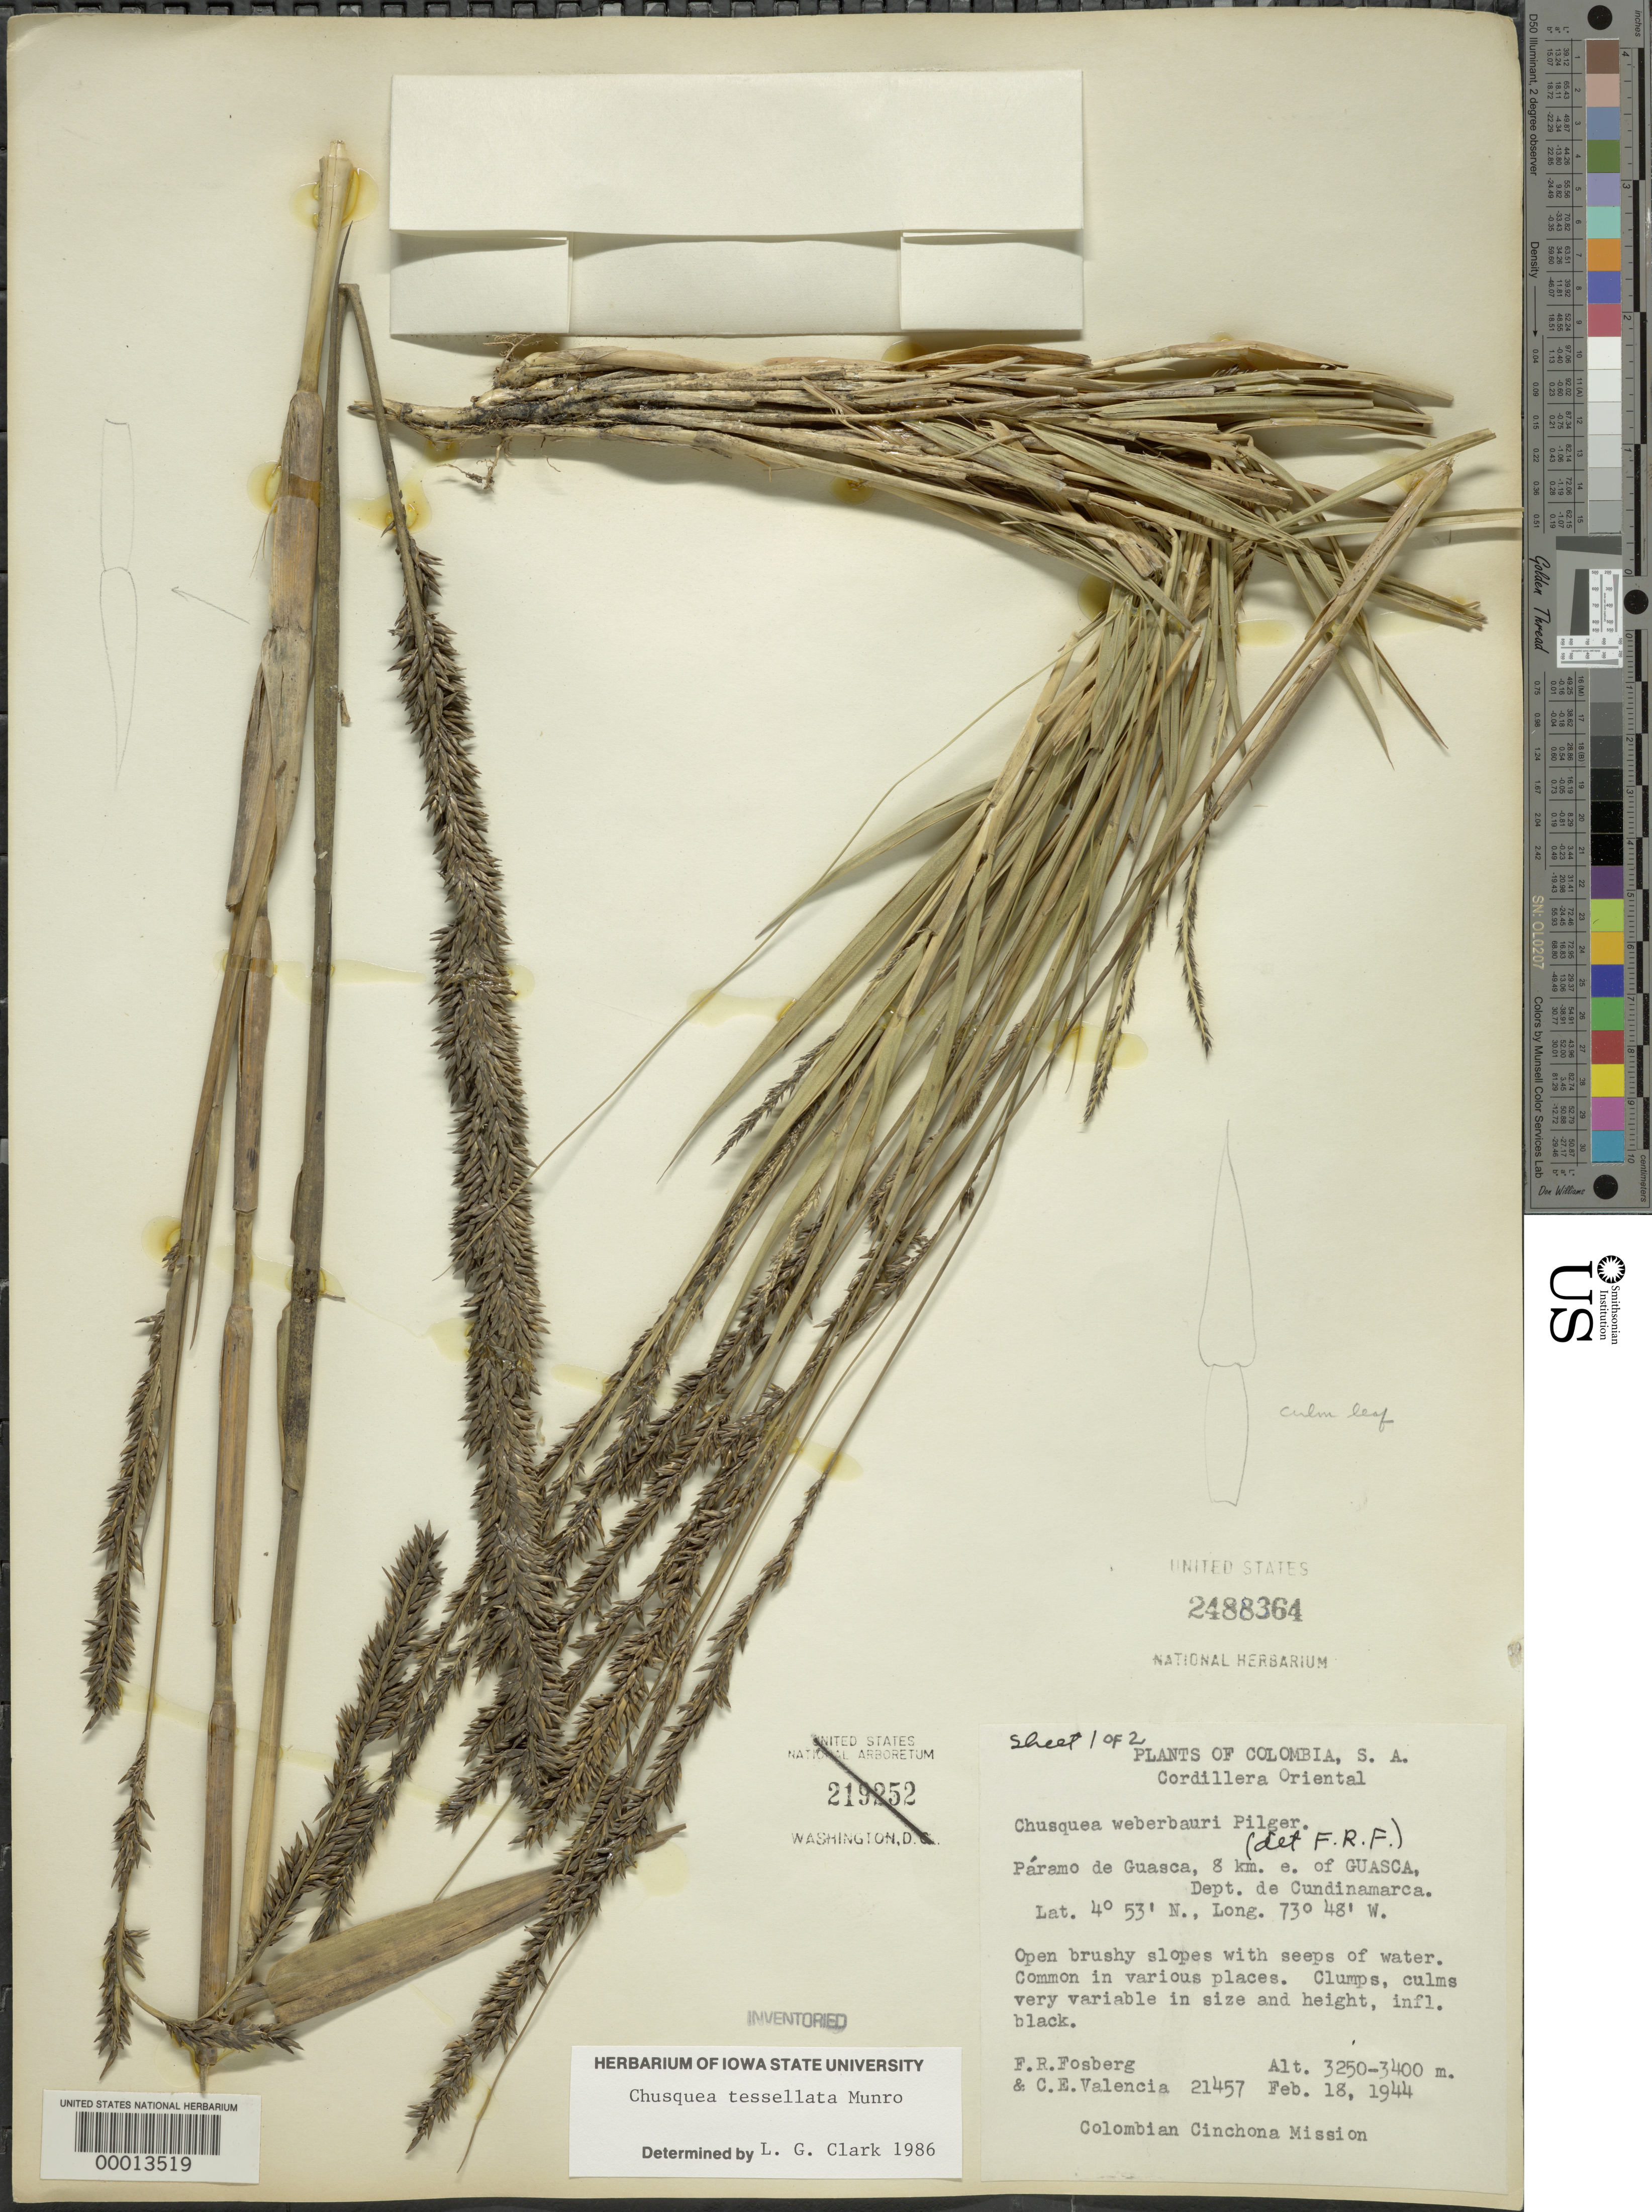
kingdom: Plantae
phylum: Tracheophyta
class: Liliopsida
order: Poales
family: Poaceae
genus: Chusquea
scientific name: Chusquea tessellata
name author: Munro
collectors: F. R. Fosberg & C. Valencia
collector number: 21457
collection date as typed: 18 Feb 1944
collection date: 1944-02-18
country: Colombia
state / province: Cundinamarca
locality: Paramo de Guasca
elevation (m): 3250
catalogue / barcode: US 2488364